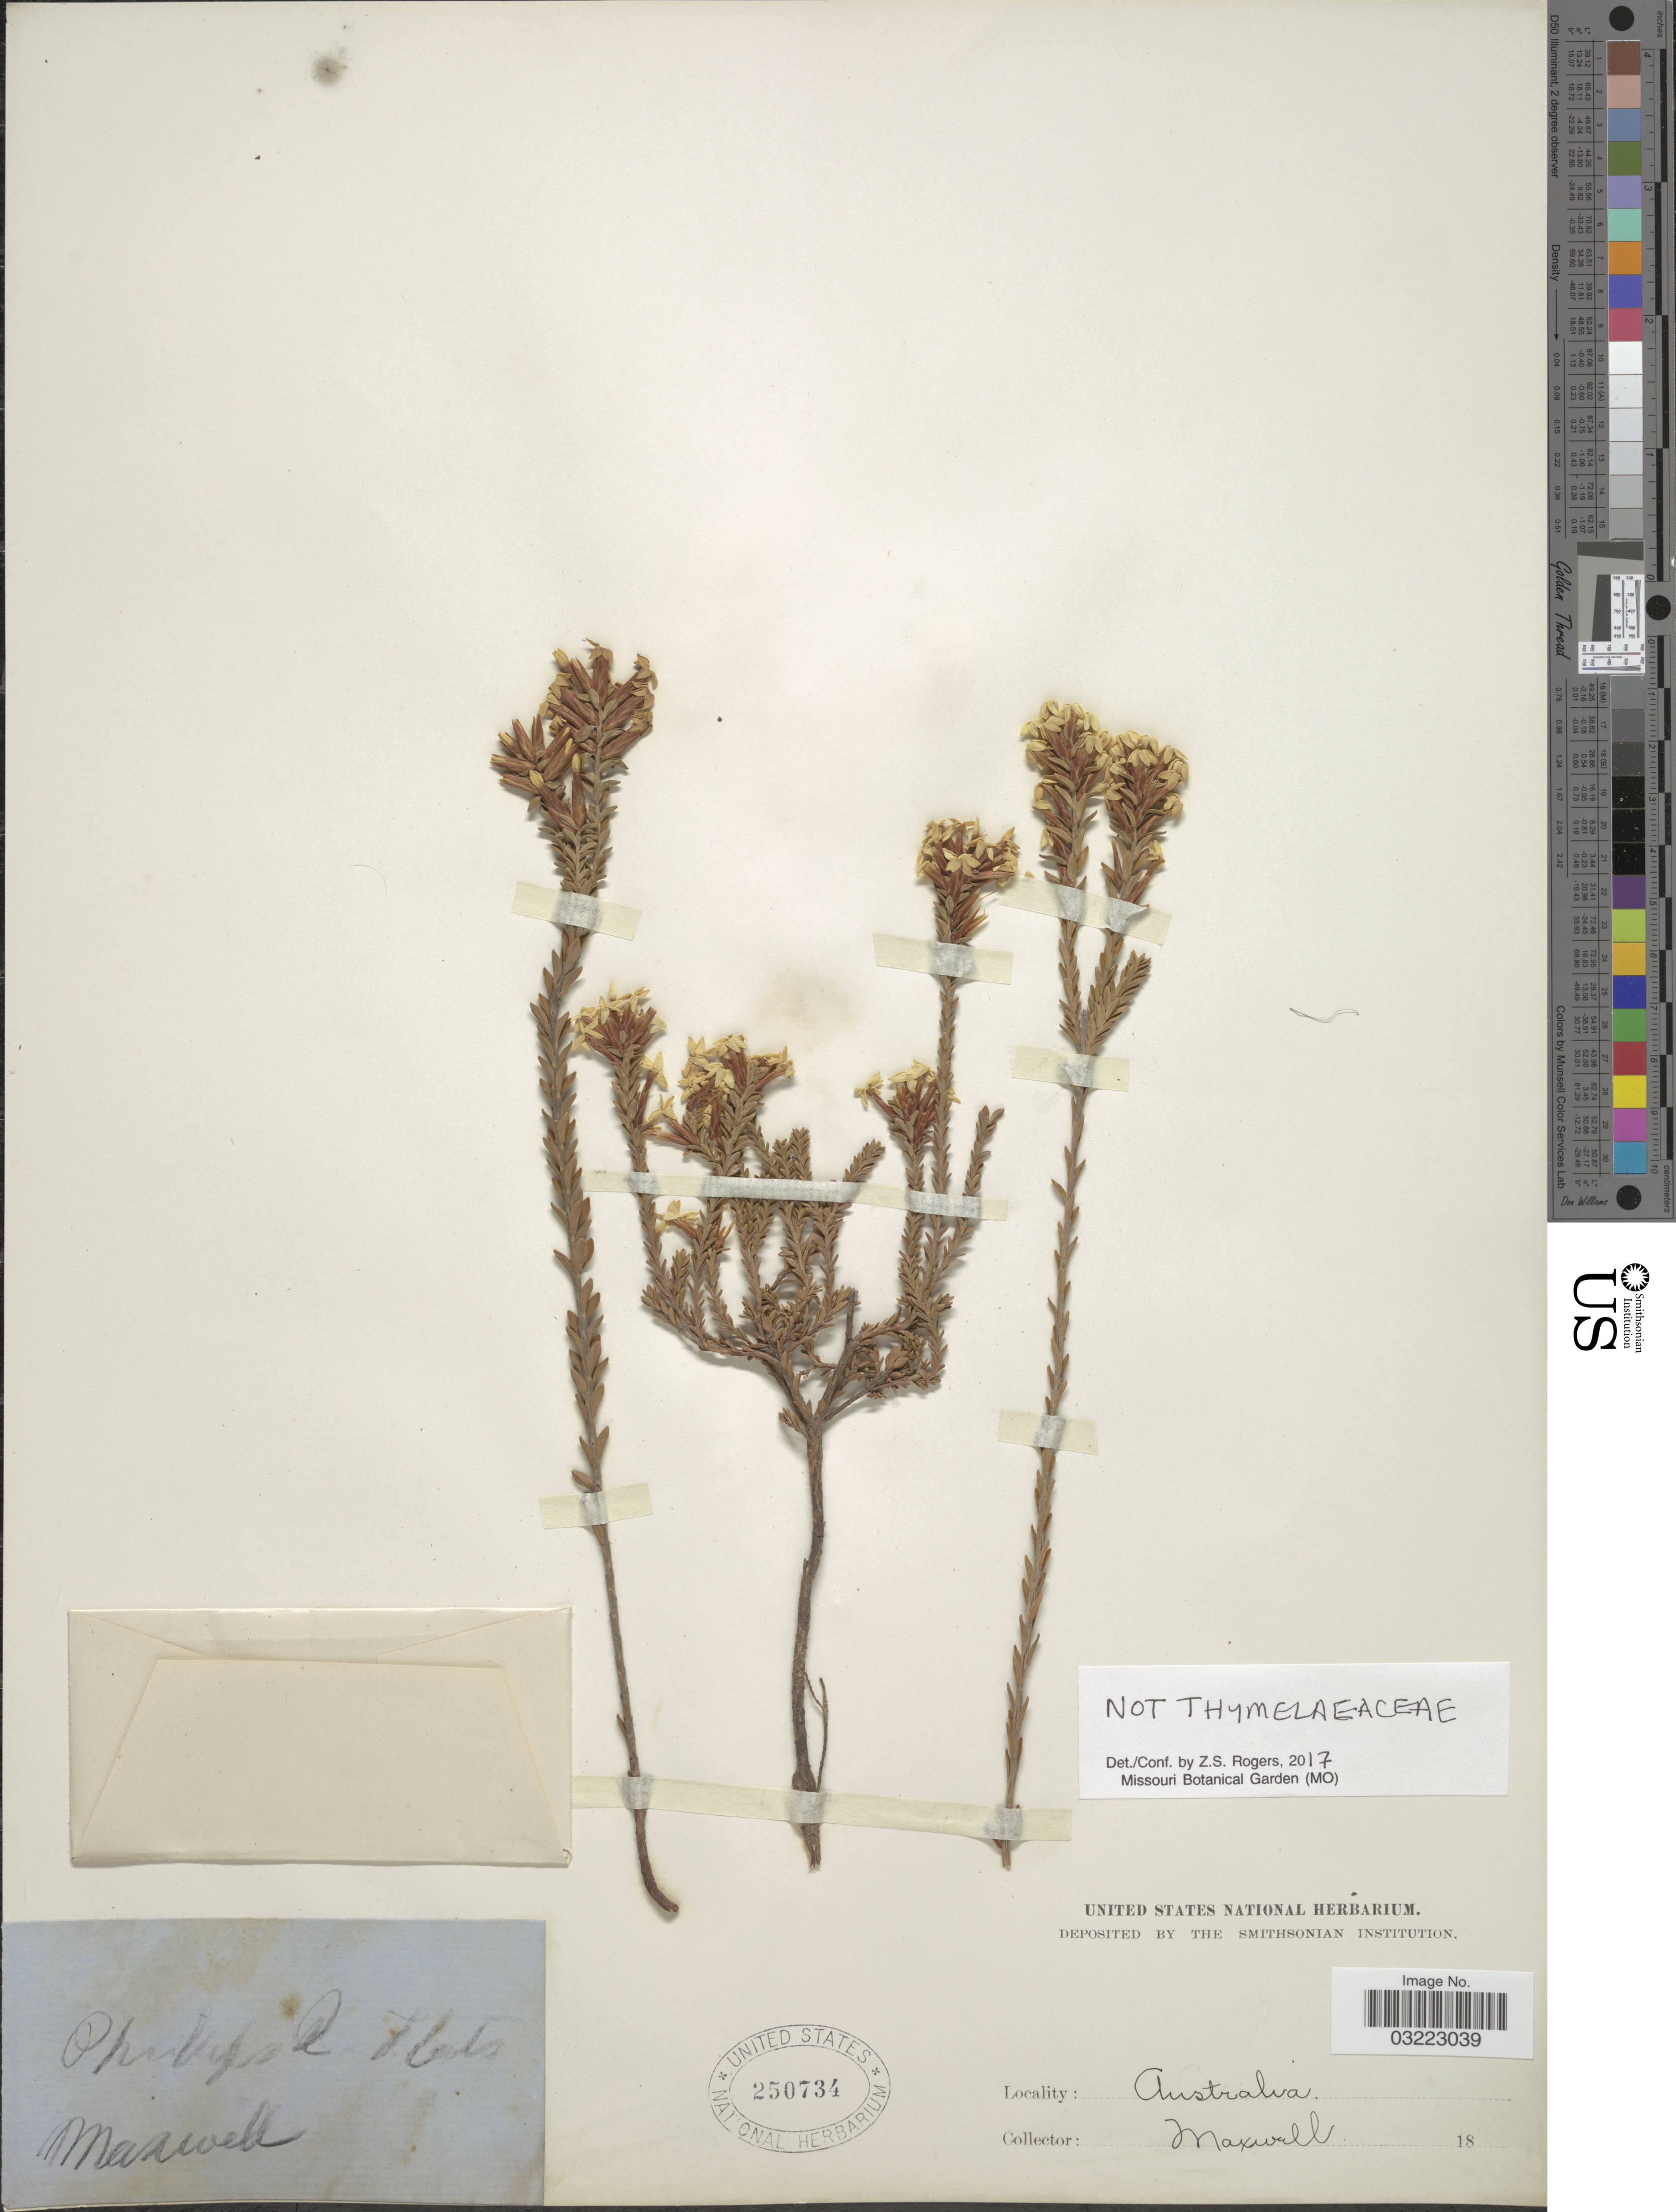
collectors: Maxwell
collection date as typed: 18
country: Australia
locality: [illegible text] flats.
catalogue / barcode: US 250734